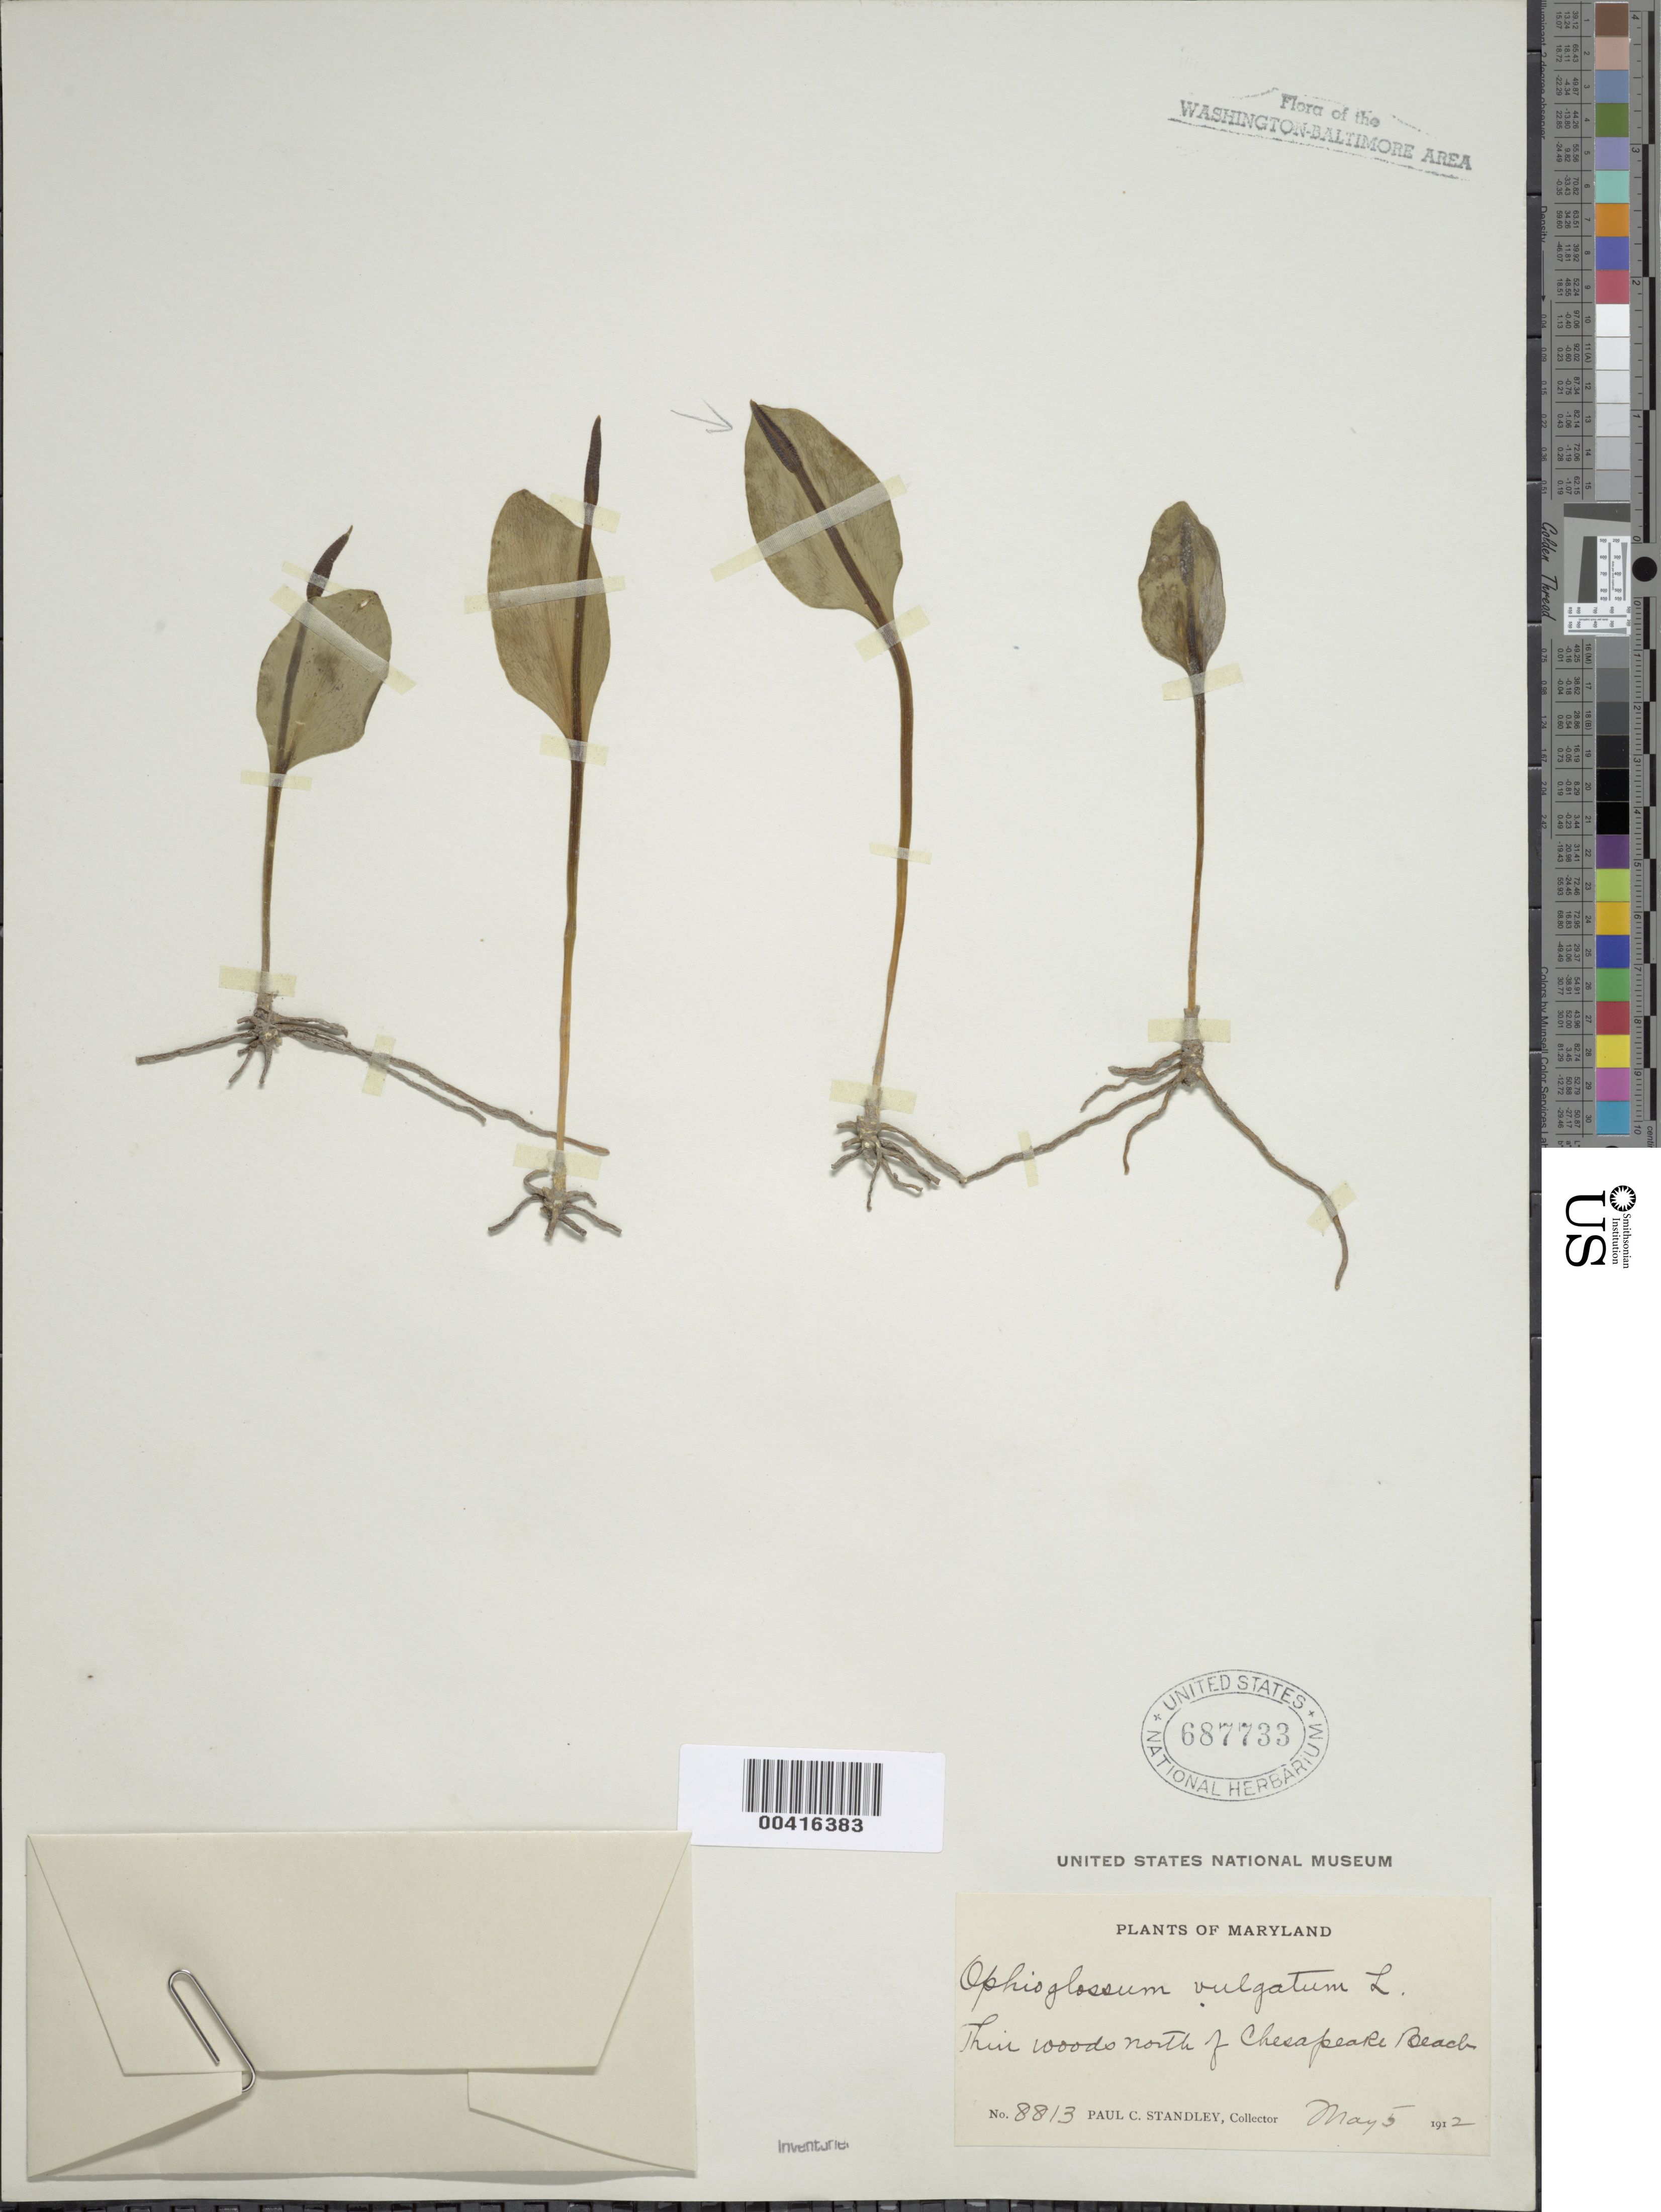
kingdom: Plantae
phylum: Tracheophyta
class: Polypodiopsida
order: Ophioglossales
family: Ophioglossaceae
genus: Ophioglossum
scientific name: Ophioglossum vulgatum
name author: L.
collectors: P. C. Standley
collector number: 8813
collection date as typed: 05 May 1912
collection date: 1912-05-05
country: United States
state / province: Maryland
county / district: Calvert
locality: North of Chesapeake Beach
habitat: Thin woods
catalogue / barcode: US 687733